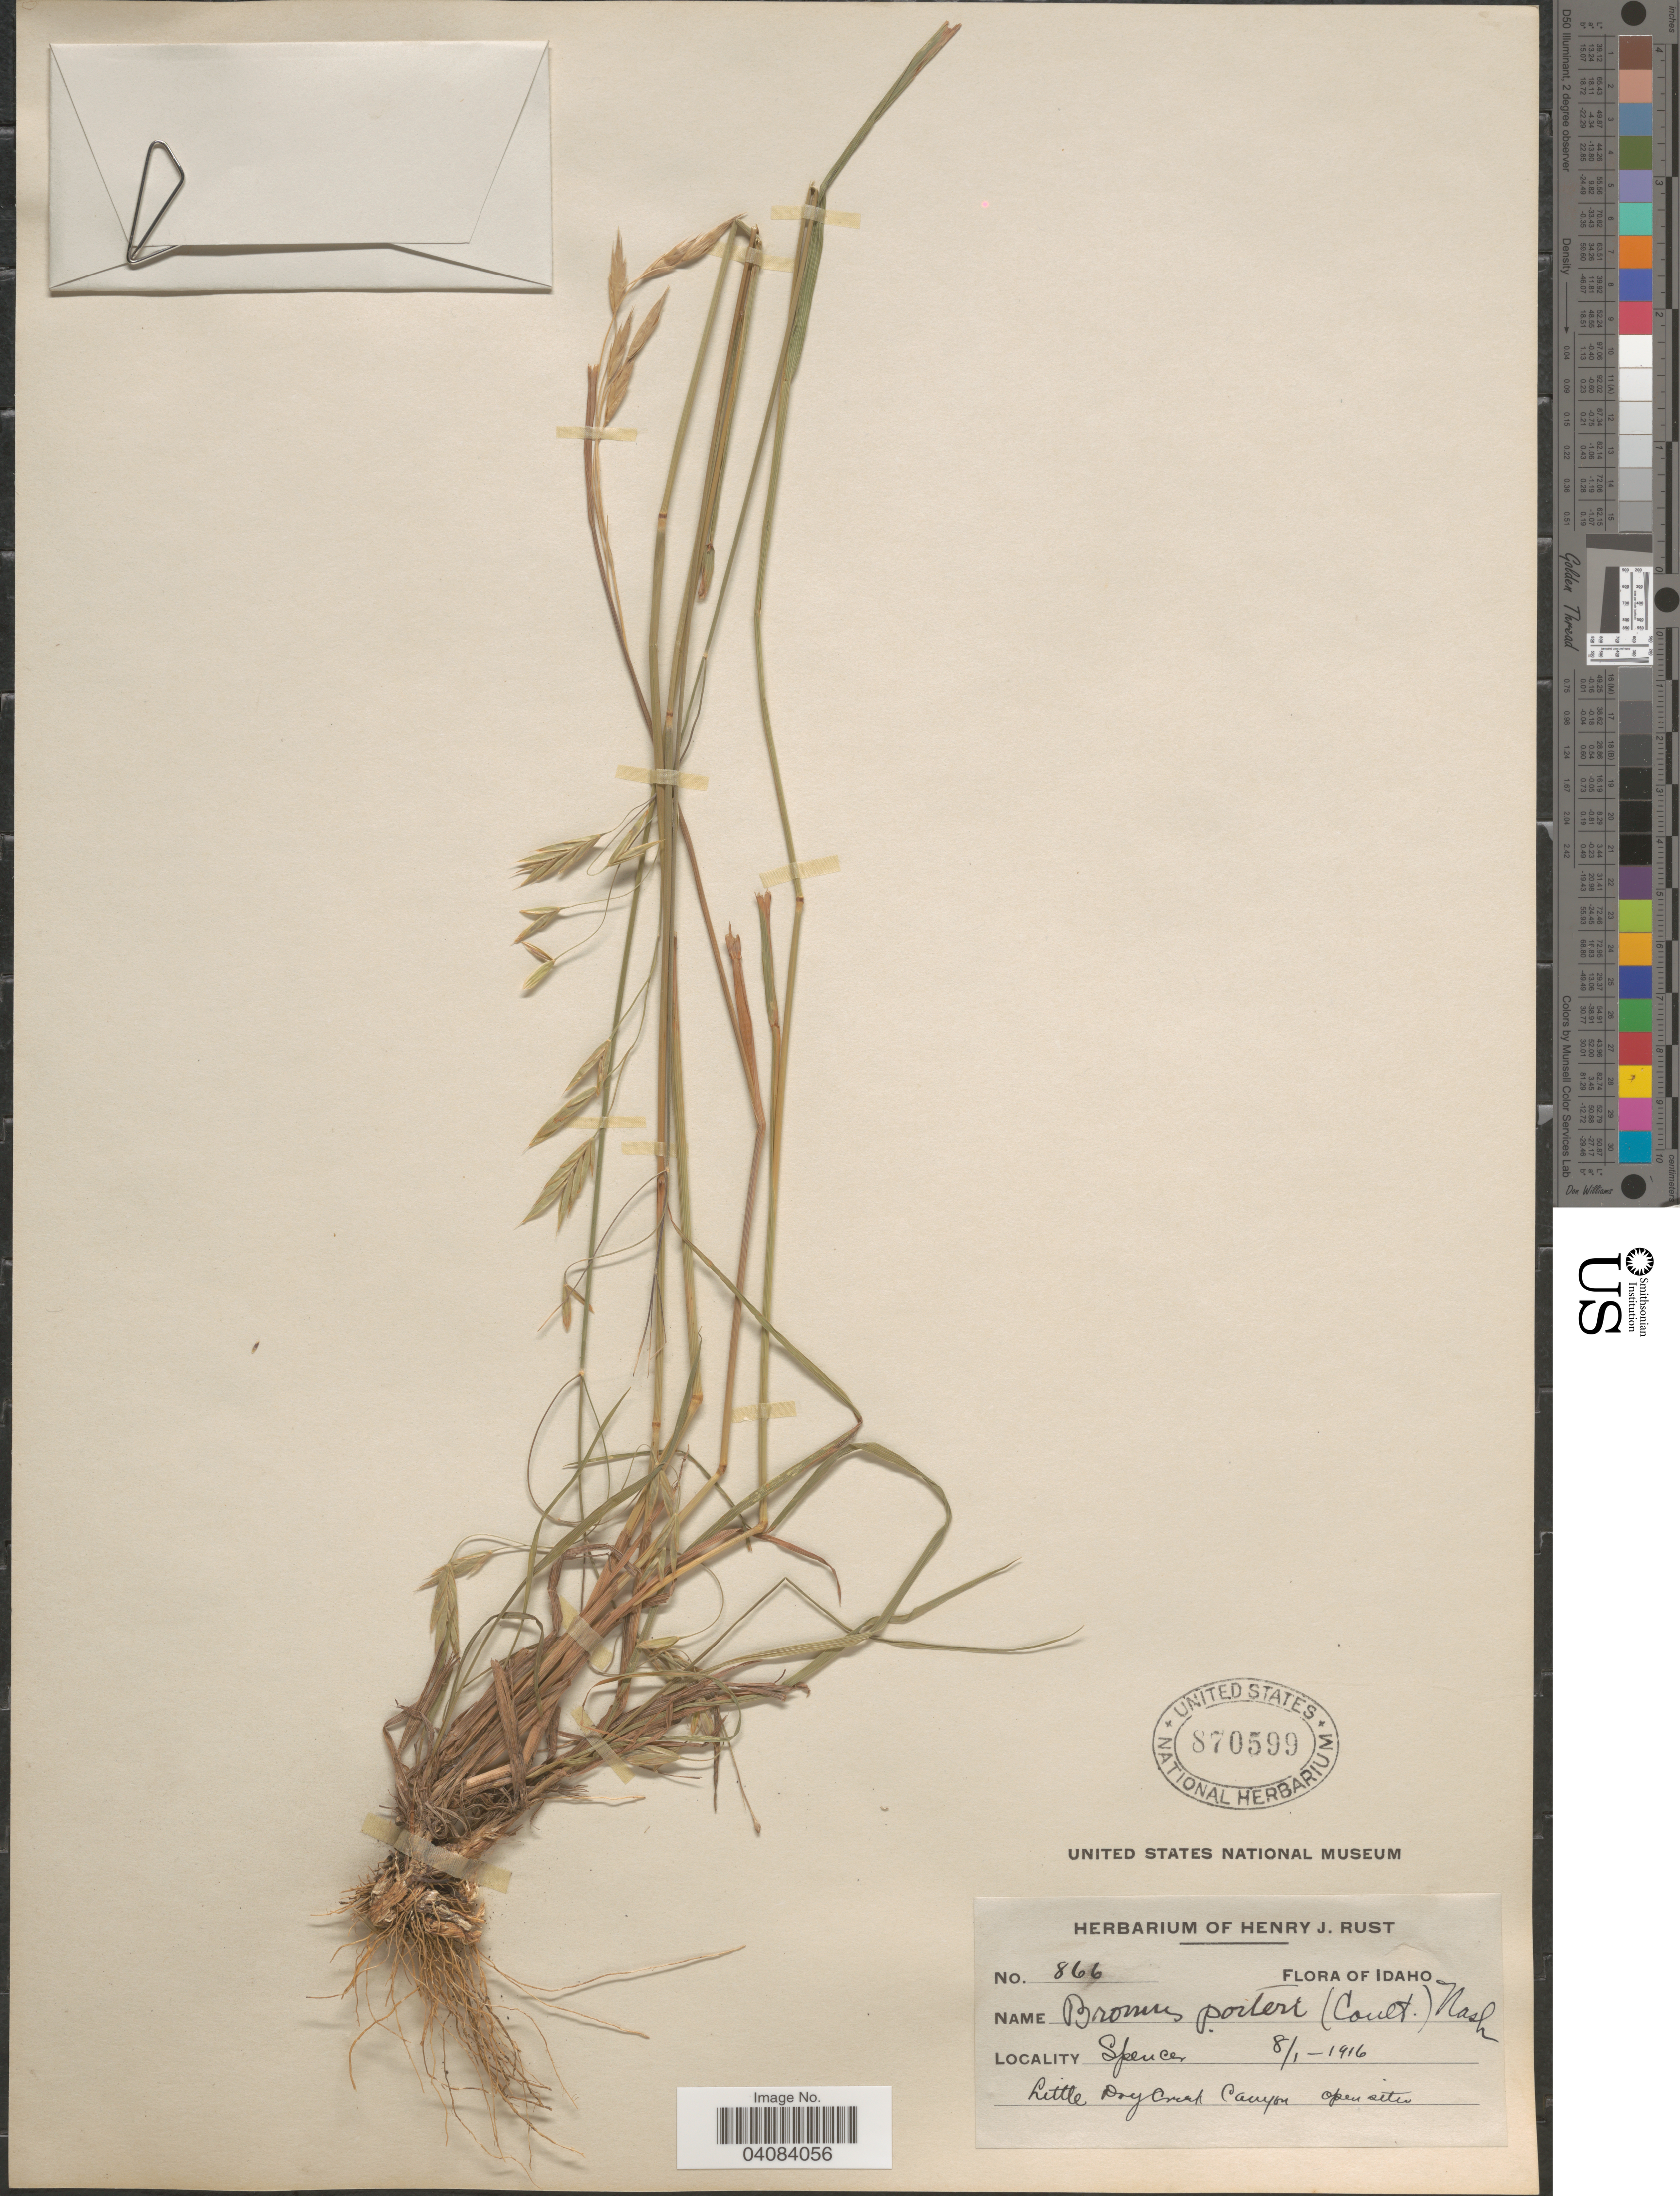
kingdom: Plantae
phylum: Tracheophyta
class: Liliopsida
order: Poales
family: Poaceae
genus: Bromus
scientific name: Bromus porteri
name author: (J.M. Coult.) Nash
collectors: ex herb. Henry J. Rust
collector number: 866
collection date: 1916-08-01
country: United States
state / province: Idaho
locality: Spencer. Little Dry Creek Canyon open site.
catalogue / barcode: US 870599